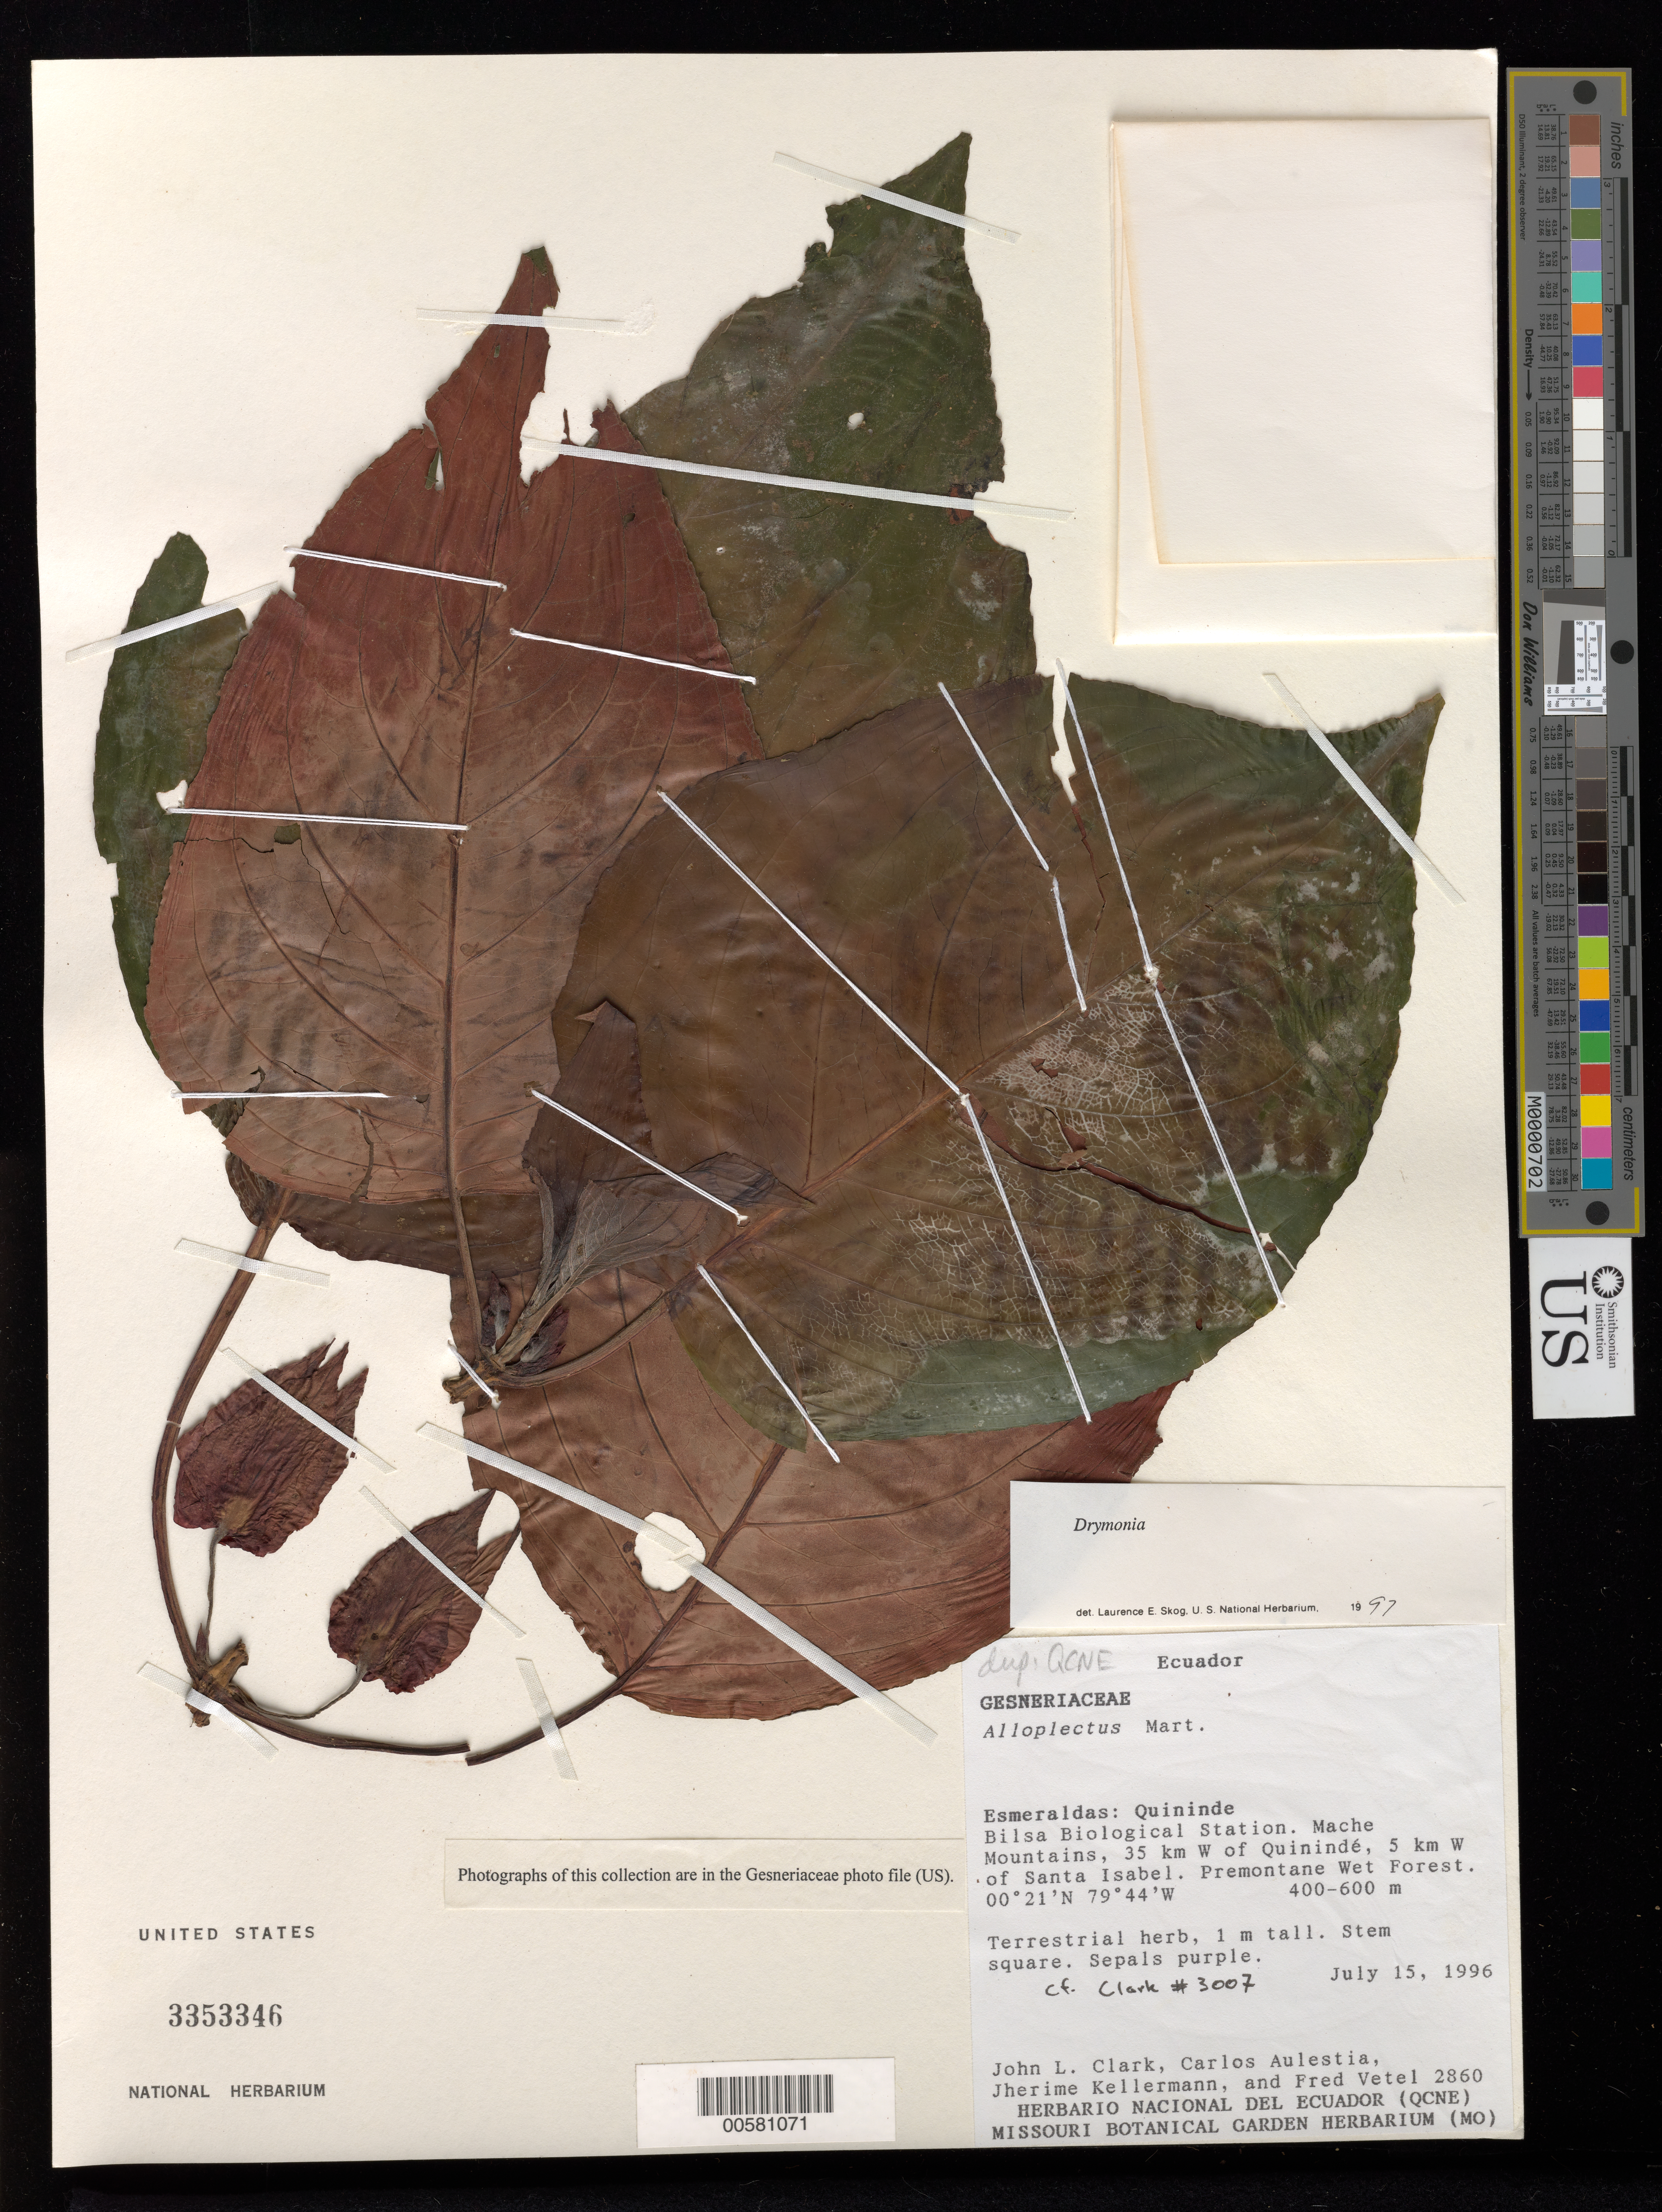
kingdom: Plantae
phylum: Tracheophyta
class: Magnoliopsida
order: Lamiales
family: Gesneriaceae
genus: Drymonia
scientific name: Drymonia quadrangulata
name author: Clavijo & J.L. Clark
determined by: Skog, Laurence E.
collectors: J. L. Clark, C. Aulestia, J. Kellermann & F. Vetel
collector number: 2860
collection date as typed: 15 Jul 1996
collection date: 1996-07-15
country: Ecuador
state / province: Esmeraldas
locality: Quininde, Bilsa Biological Station, Mache Mountains, 35 km W of Quinindé, 5 km W of Santa Isabel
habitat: Premontane wet forest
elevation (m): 400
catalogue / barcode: US 3353346